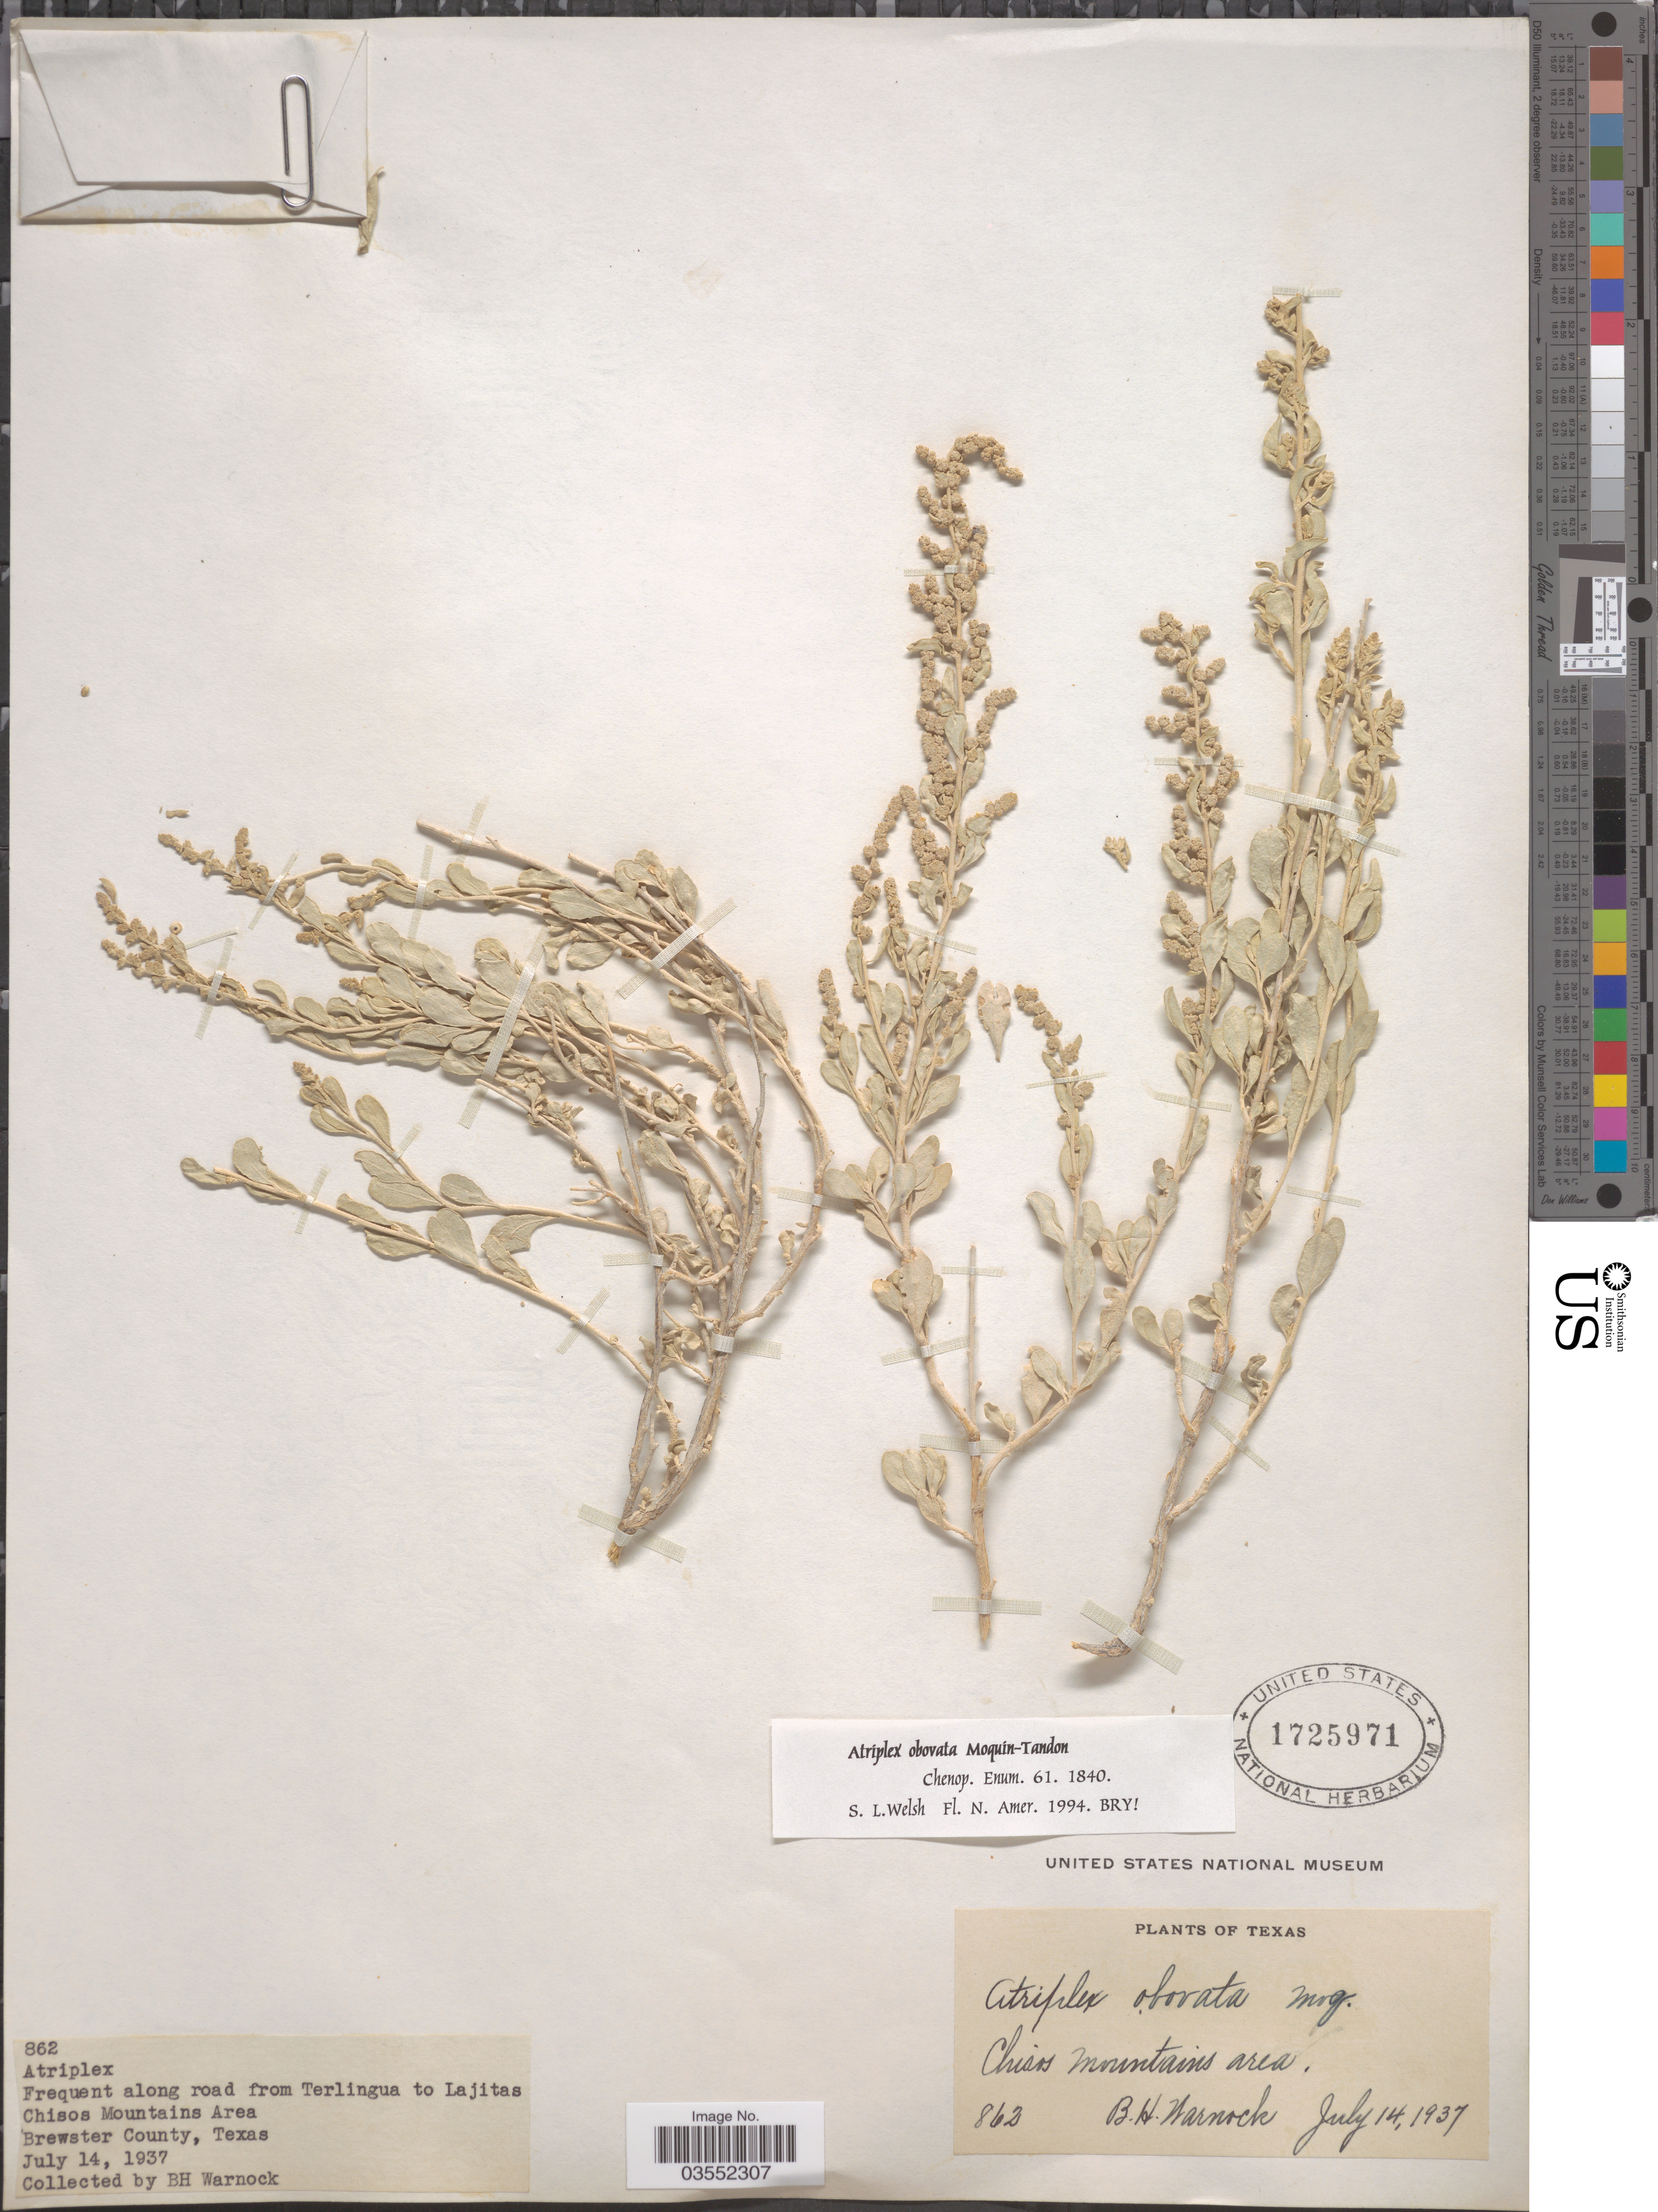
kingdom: Plantae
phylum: Tracheophyta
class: Magnoliopsida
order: Caryophyllales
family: Amaranthaceae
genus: Atriplex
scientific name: Atriplex obovata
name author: Moq.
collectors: B. H. Warnock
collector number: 862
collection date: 1937-07-14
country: United States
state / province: Texas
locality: Frequent along road from Terlingua to Lajitas Chisos Mountains Area. Brewster County.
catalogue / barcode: US 1725971